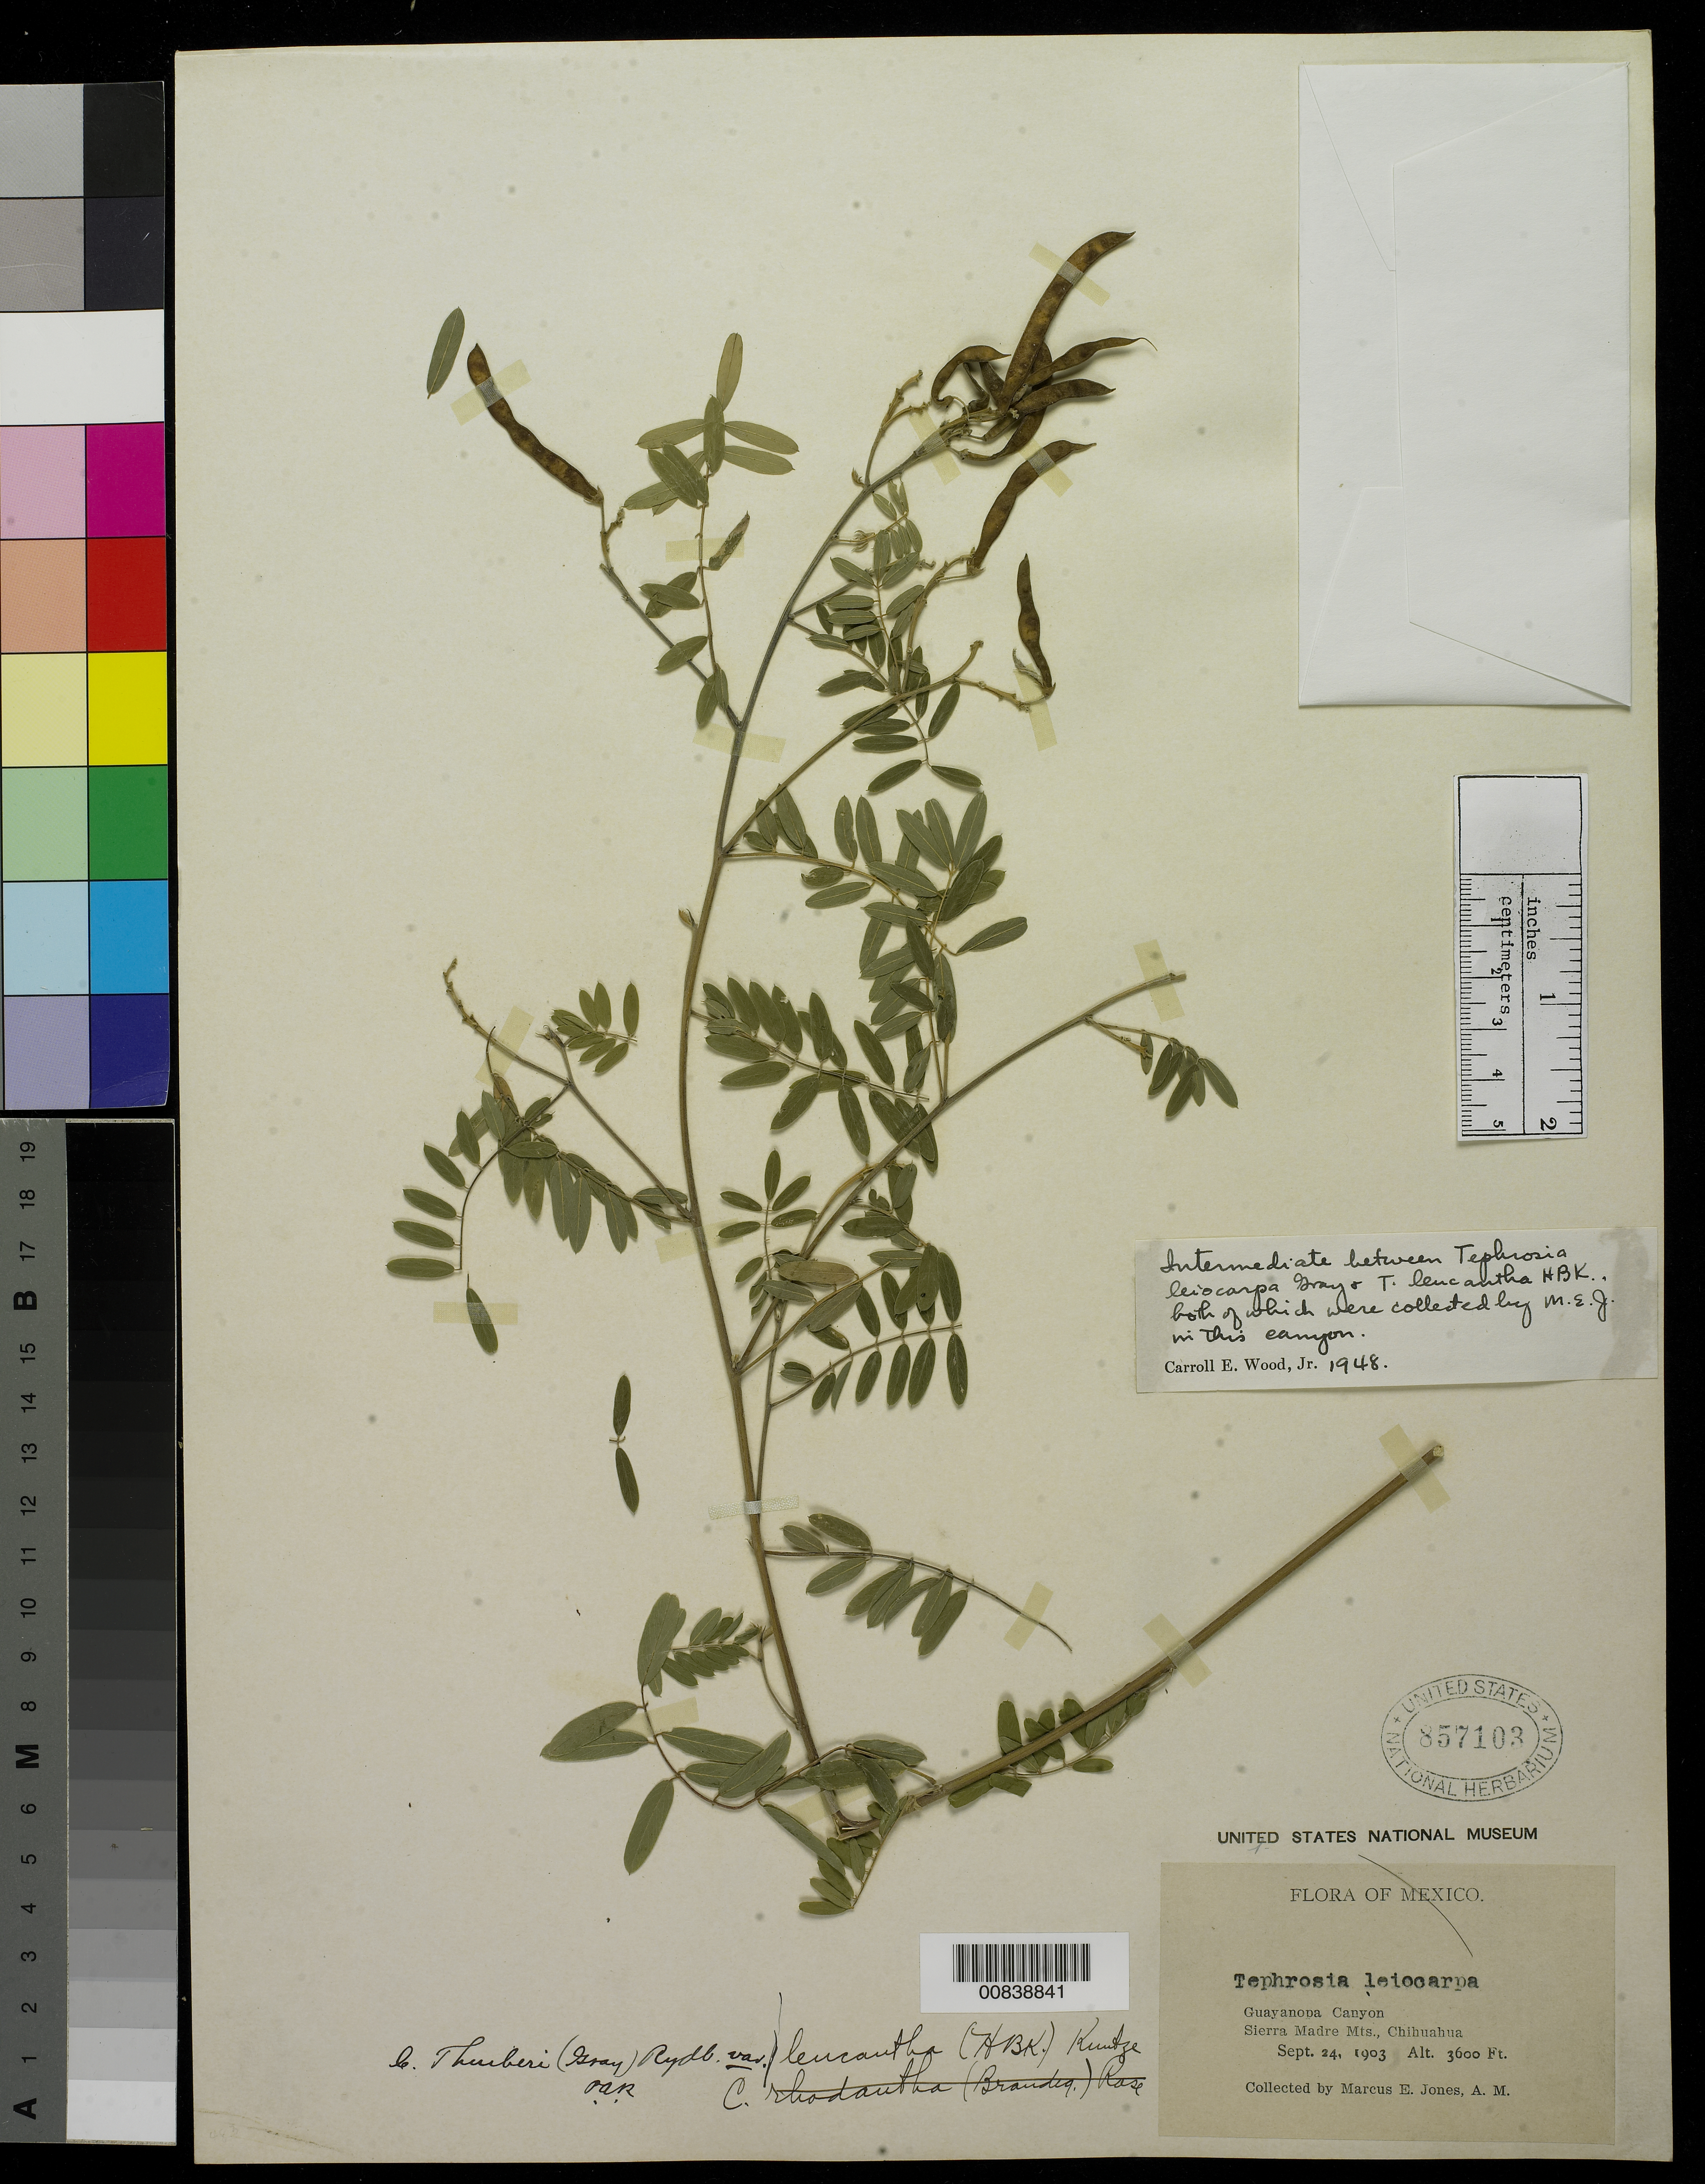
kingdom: Plantae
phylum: Tracheophyta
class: Magnoliopsida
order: Fabales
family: Fabaceae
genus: Tephrosia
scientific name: Tephrosia leiocarpa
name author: A. Gray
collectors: M. E. Jones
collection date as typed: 24 Sep 1903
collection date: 1903-09-24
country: Mexico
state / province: Chihuahua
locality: Guayanopa Canyon. Sierra Madre Mts., Chihuahua.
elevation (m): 1097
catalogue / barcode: US 857103